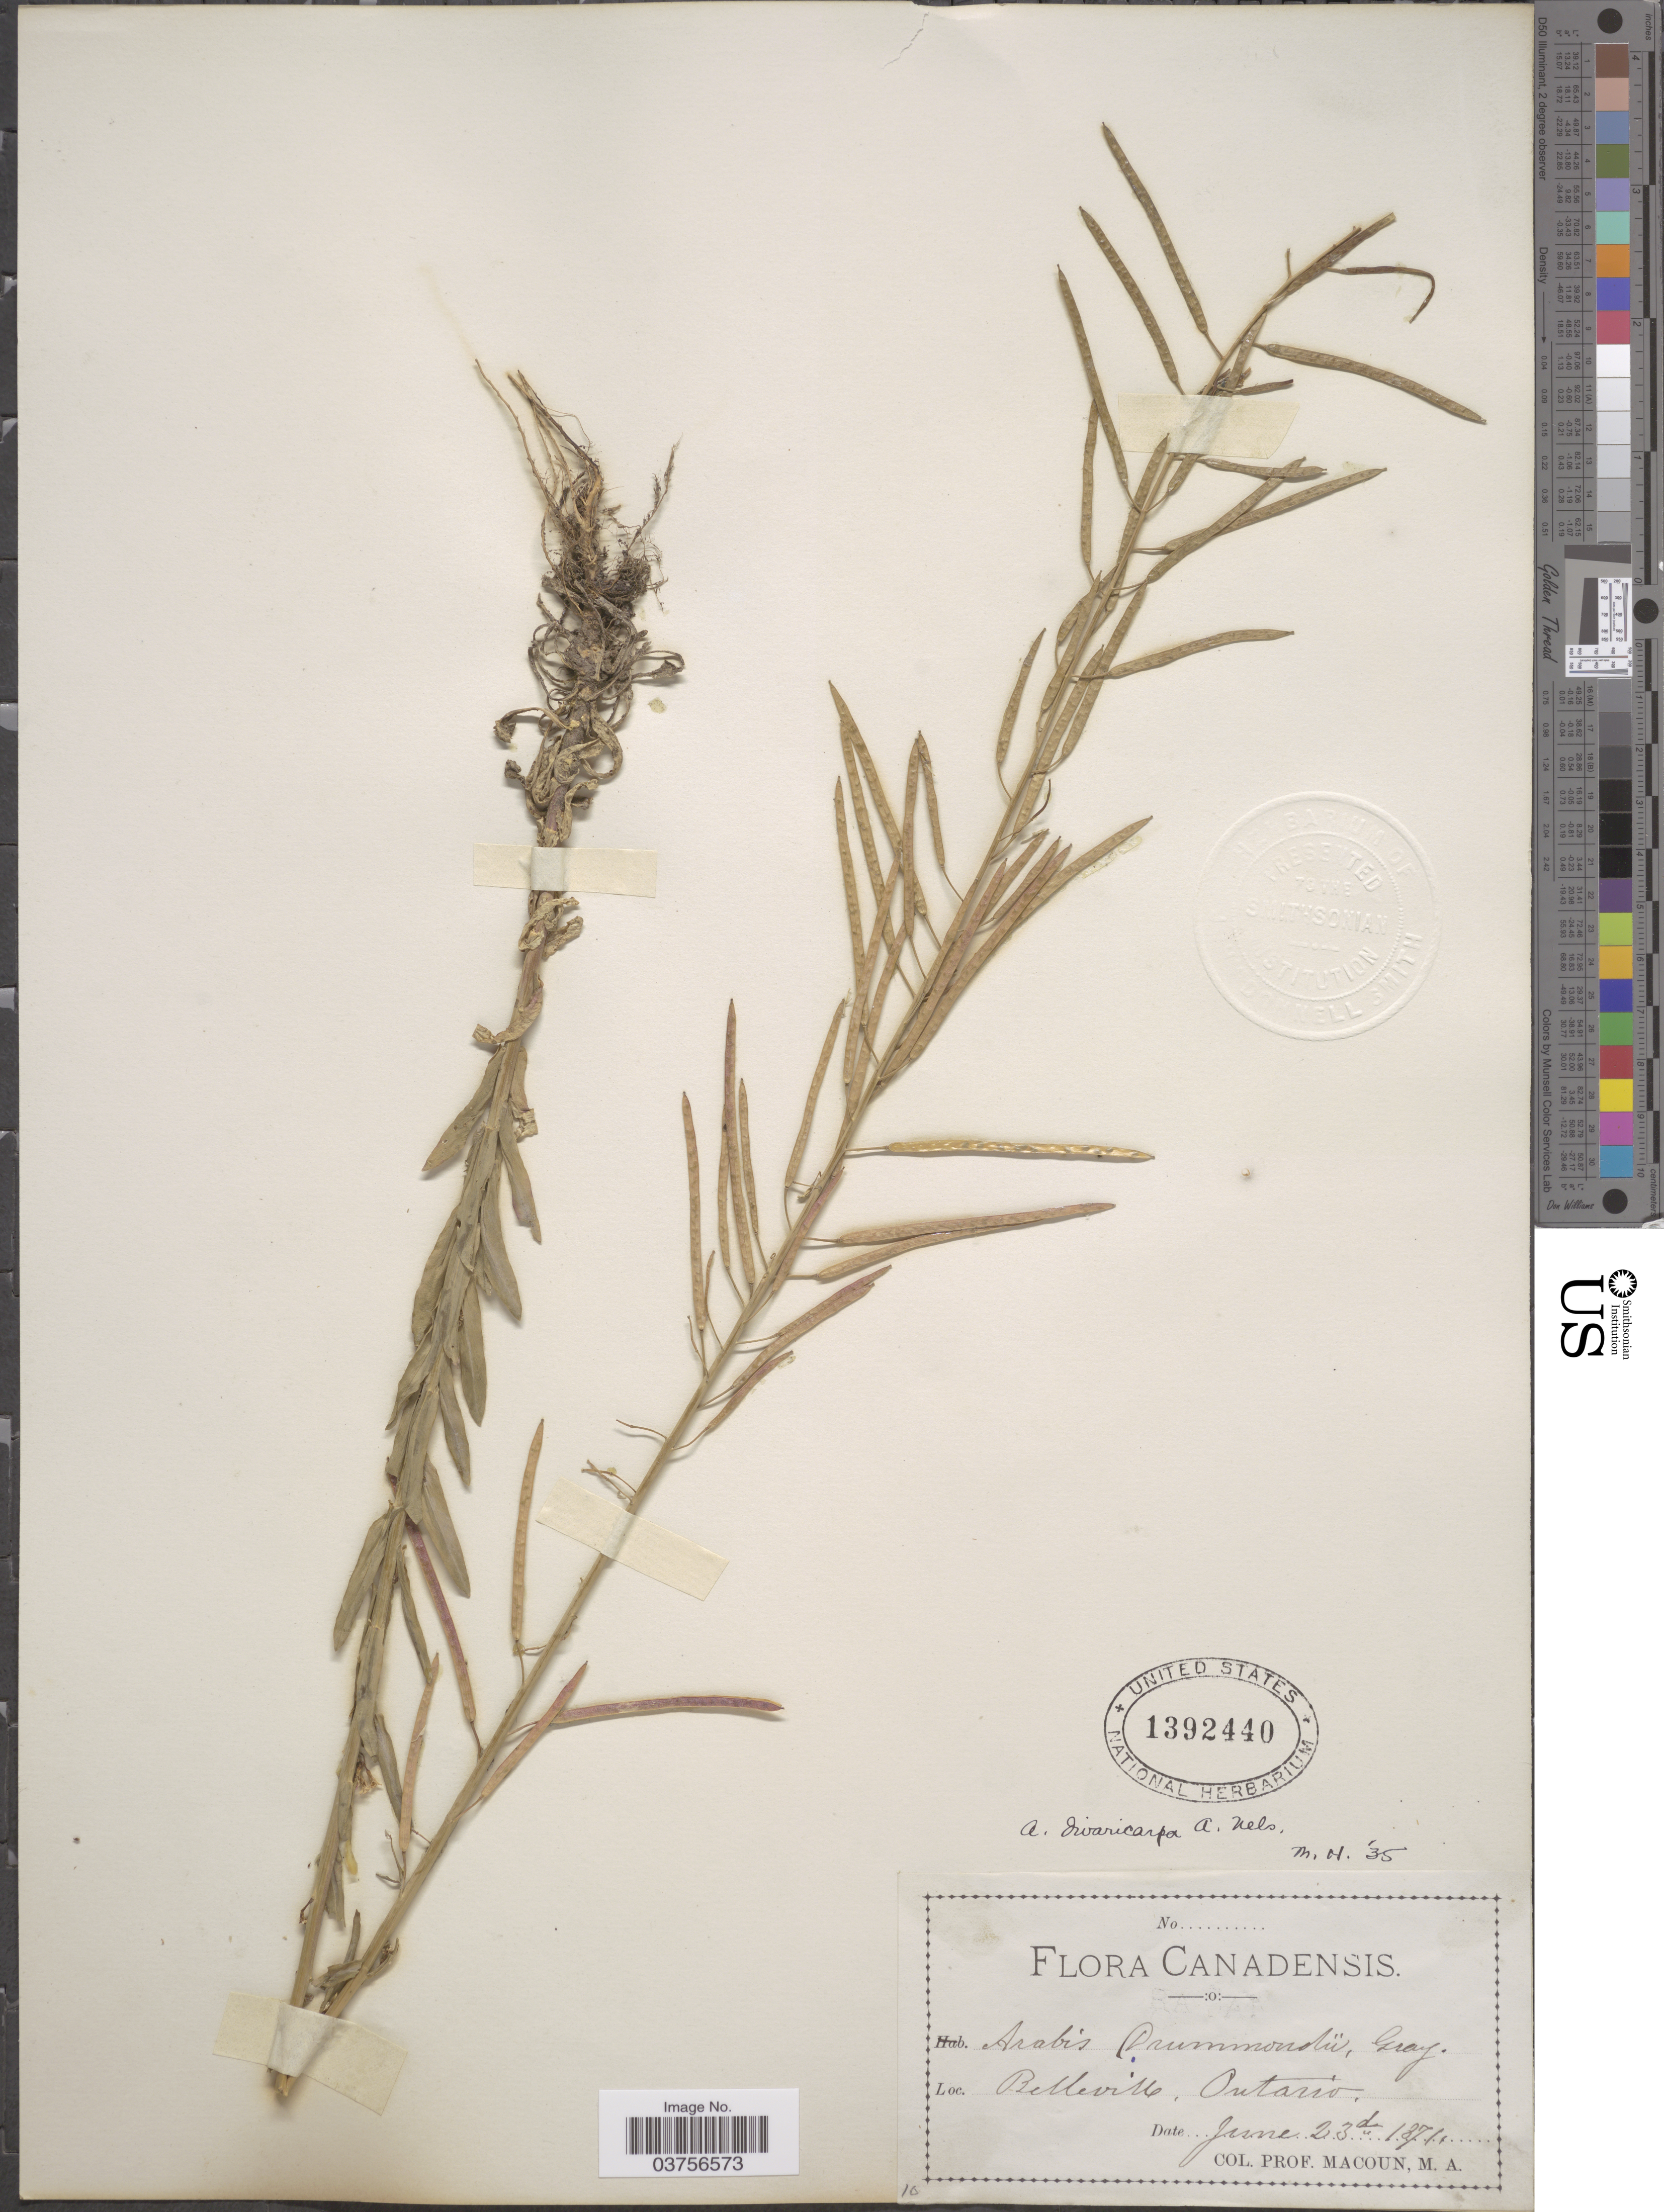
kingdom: Plantae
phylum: Tracheophyta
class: Magnoliopsida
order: Brassicales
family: Brassicaceae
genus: Arabis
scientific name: Arabis divaricarpa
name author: A. Nelson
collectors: Prof. Macoun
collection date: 1871-06-23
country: Canada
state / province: Ontario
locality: Belleville.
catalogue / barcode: US 1392440